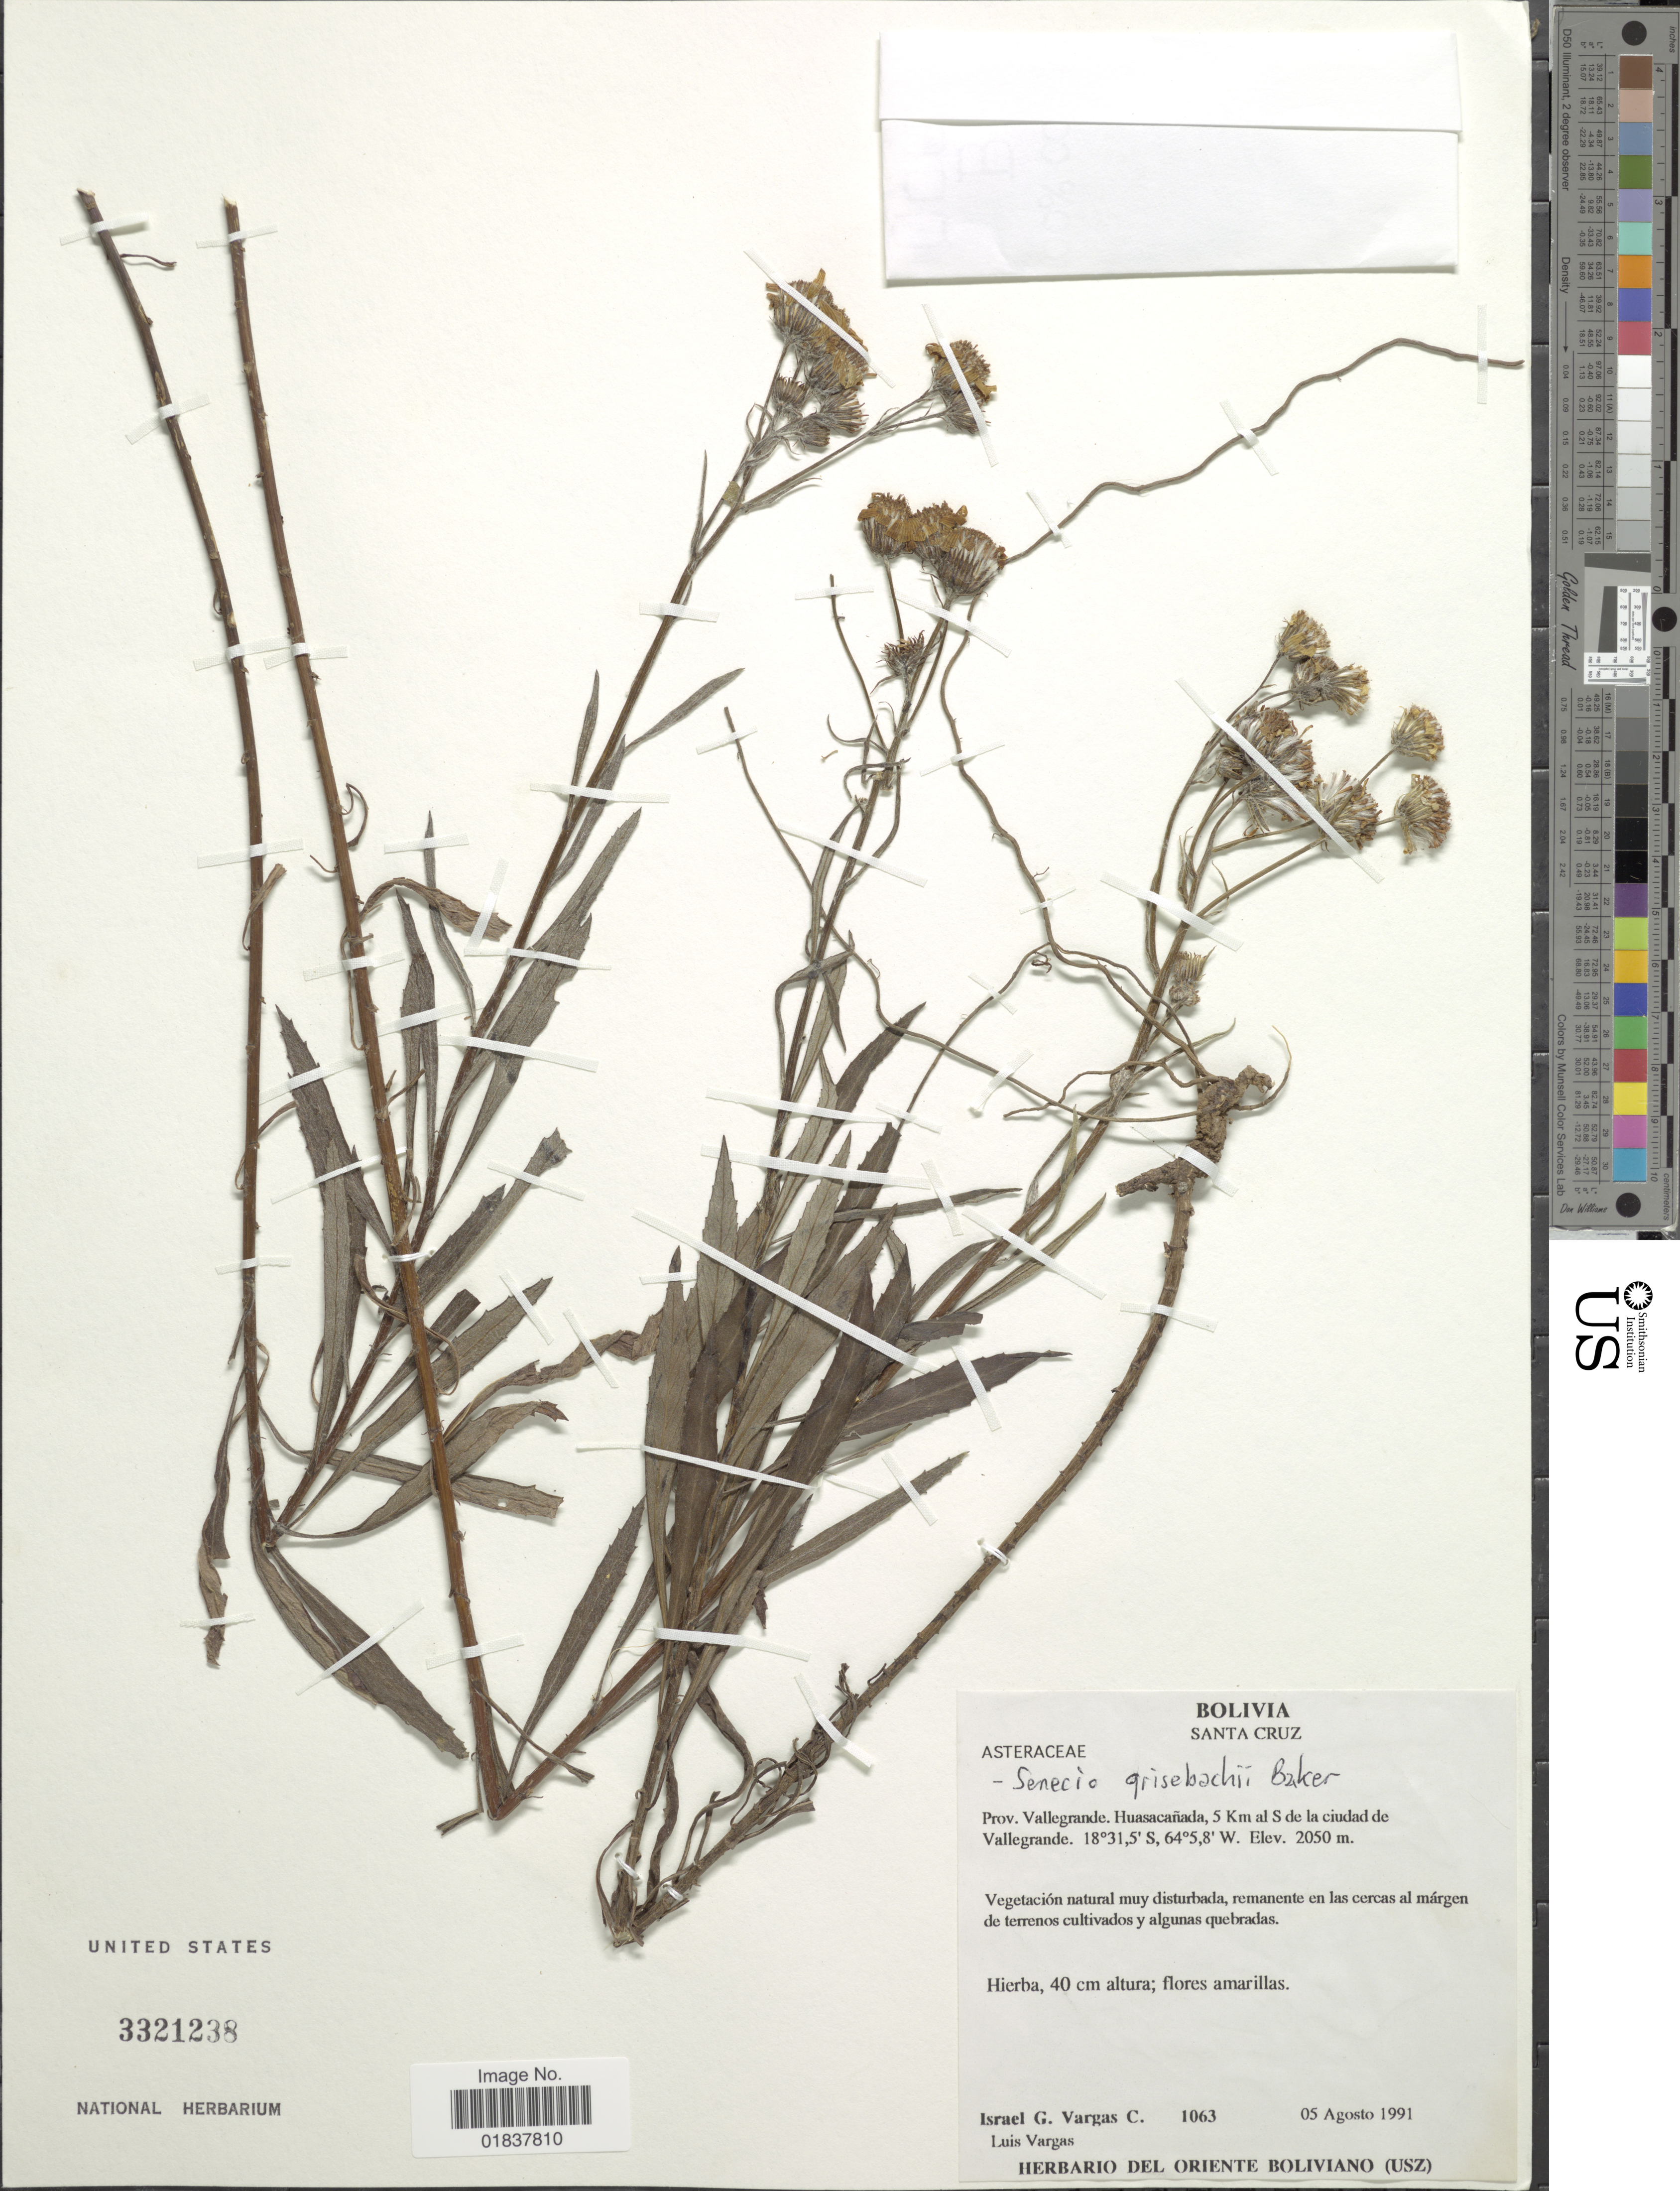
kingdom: Plantae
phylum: Tracheophyta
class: Magnoliopsida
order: Asterales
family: Asteraceae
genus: Senecio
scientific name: Senecio grisebachii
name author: Baker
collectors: I. G. Vargas C. & L. Vargas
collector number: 1063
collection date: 1991-08-05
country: Bolivia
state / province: Santa Cruz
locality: Prov. Vallegrande, Huasacanada, 5 km al S de la ciudad de Vallegrande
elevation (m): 2050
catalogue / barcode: US 3321238